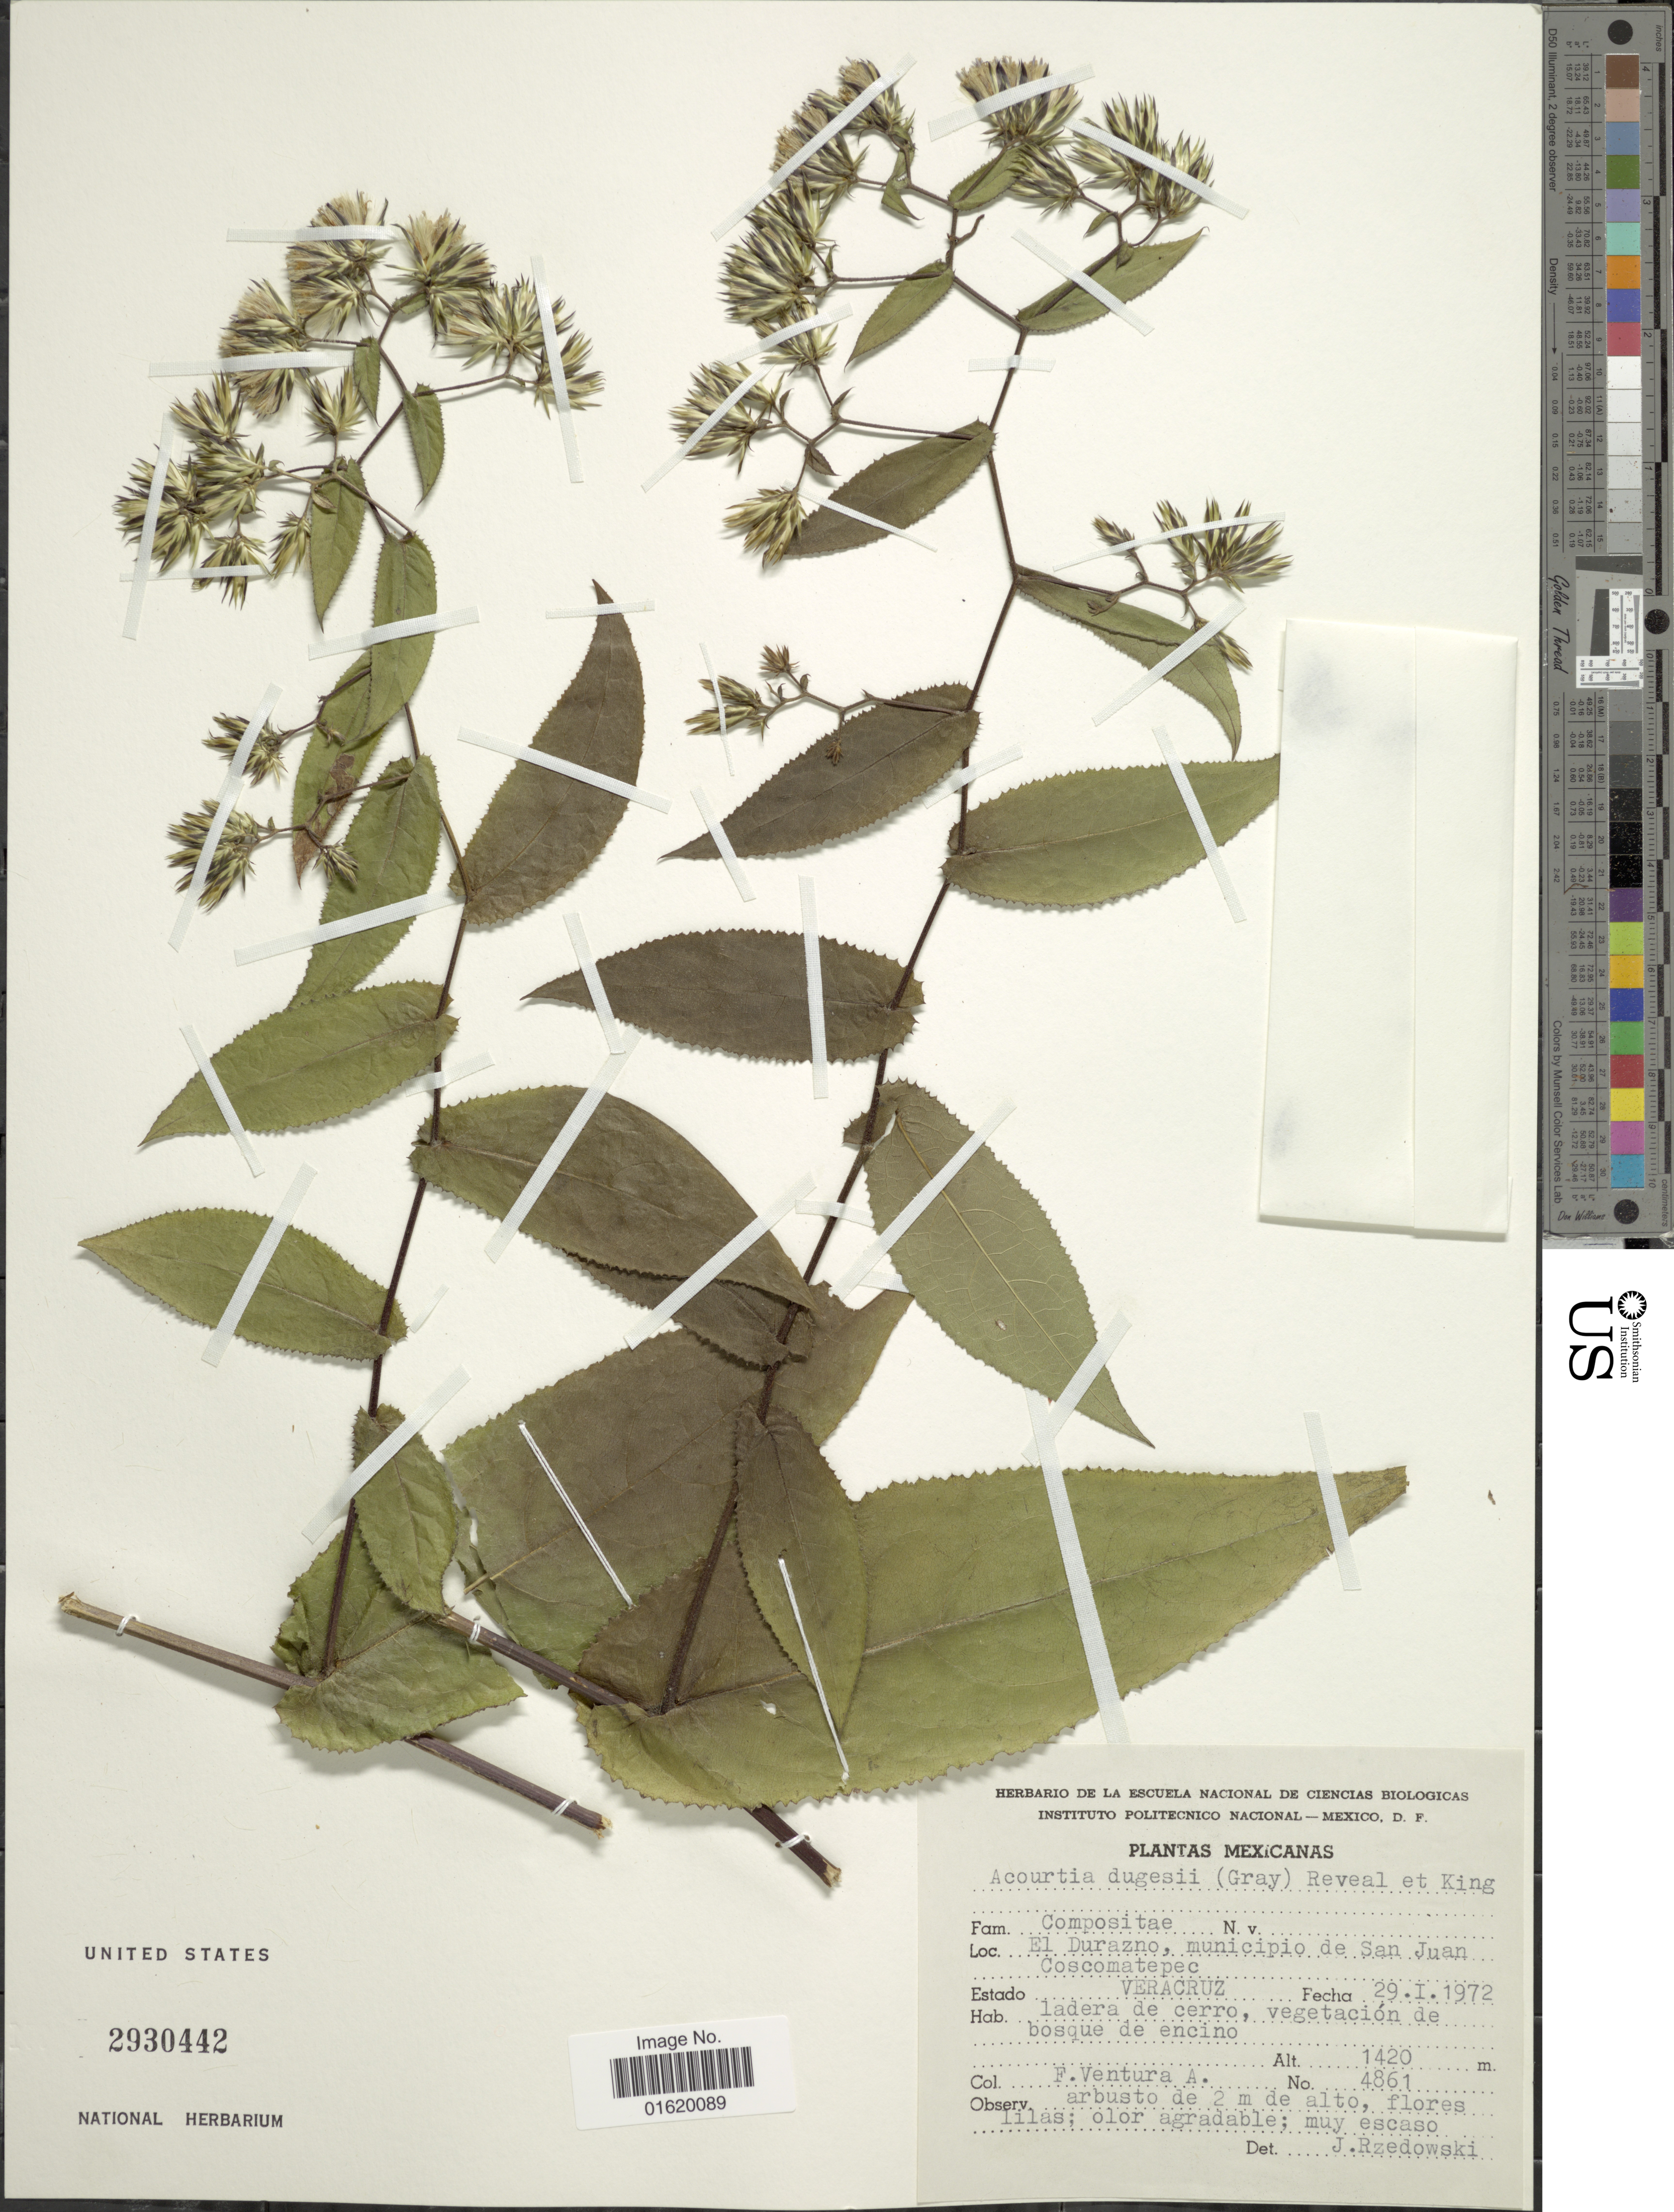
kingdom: Plantae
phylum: Tracheophyta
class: Magnoliopsida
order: Asterales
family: Asteraceae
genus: Acourtia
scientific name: Acourtia dugesii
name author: (A. Gray) Reveal & R.M. King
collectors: F. Ventura A.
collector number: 4861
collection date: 1972-01-29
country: Mexico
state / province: Veracruz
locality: El Durazno, municipio de San Juan Coscomatepec, Estado Veracriuz, ladera de cerro, vegetacion de bosque de encino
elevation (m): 1420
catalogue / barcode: US 2930442